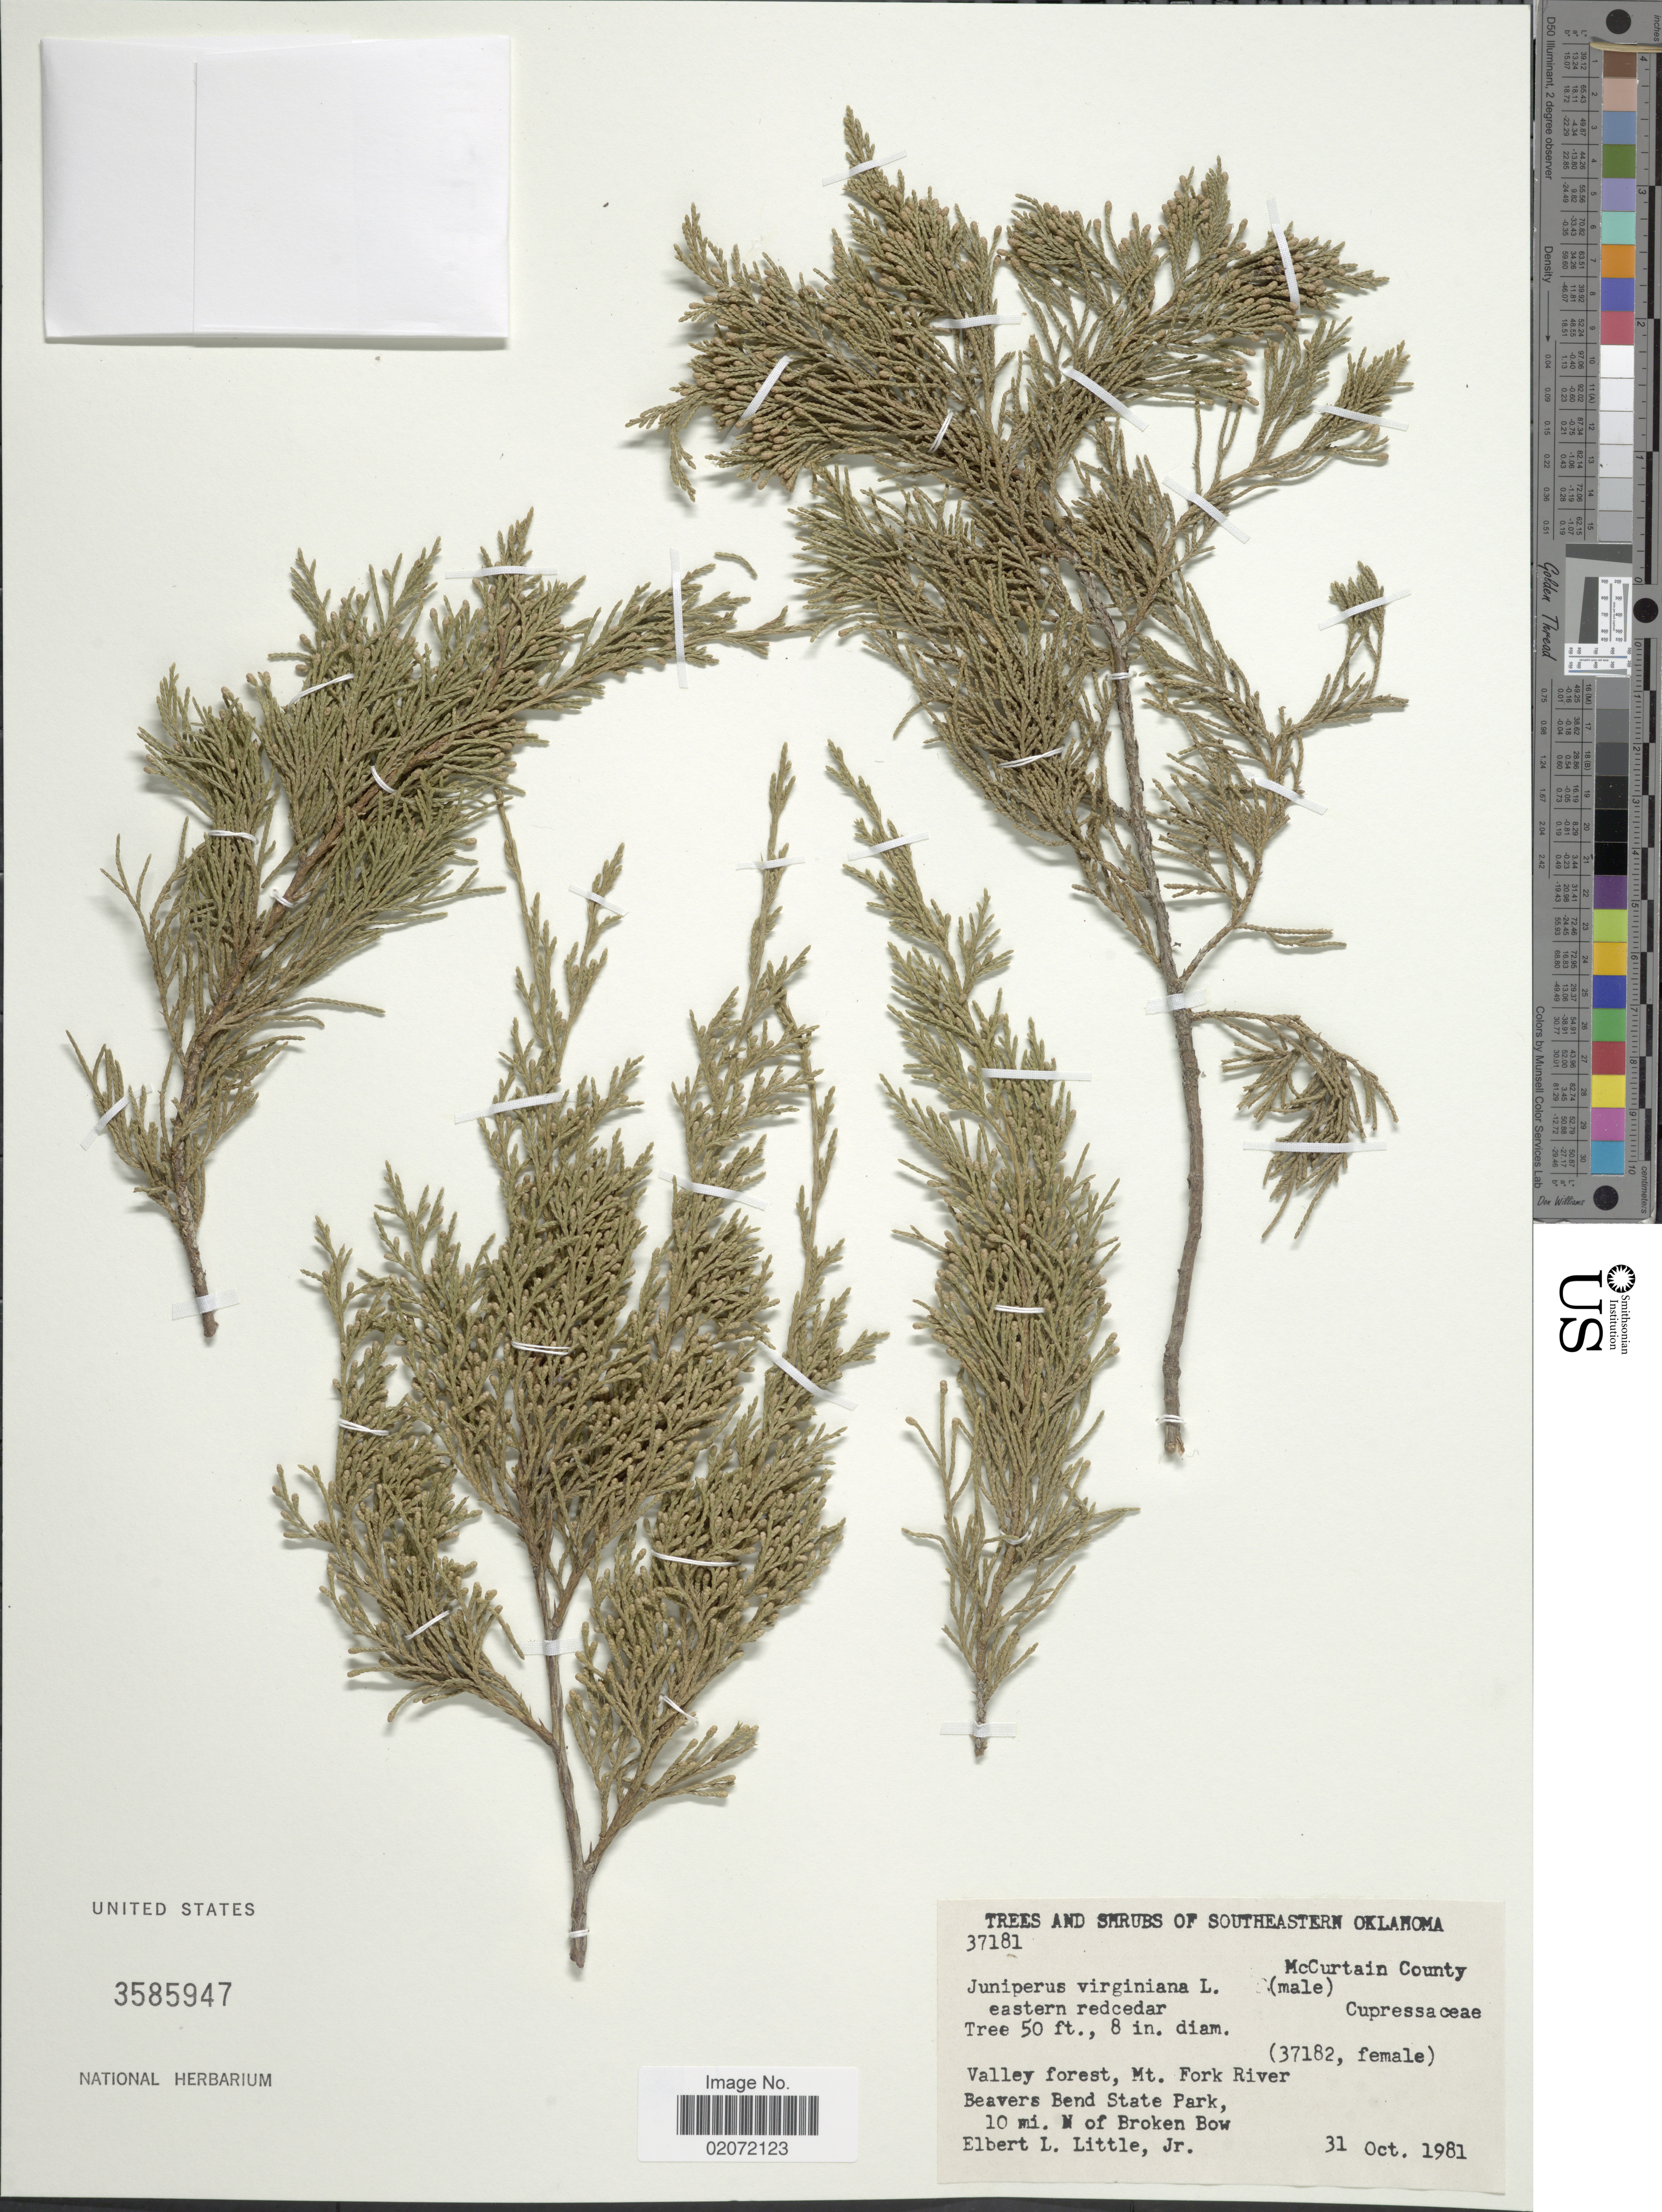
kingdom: Plantae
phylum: Tracheophyta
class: Pinopsida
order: Pinales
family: Cupressaceae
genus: Juniperus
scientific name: Juniperus virginiana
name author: L.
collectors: E. L. Little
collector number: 37181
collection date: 1981-10-31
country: United States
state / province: Oklahoma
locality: Southeatern Oklahoma. Valley forest, Mt. Fork River. Beavers Bend State Park. 10 mi. W of Broken Bow.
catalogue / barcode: US 3585947